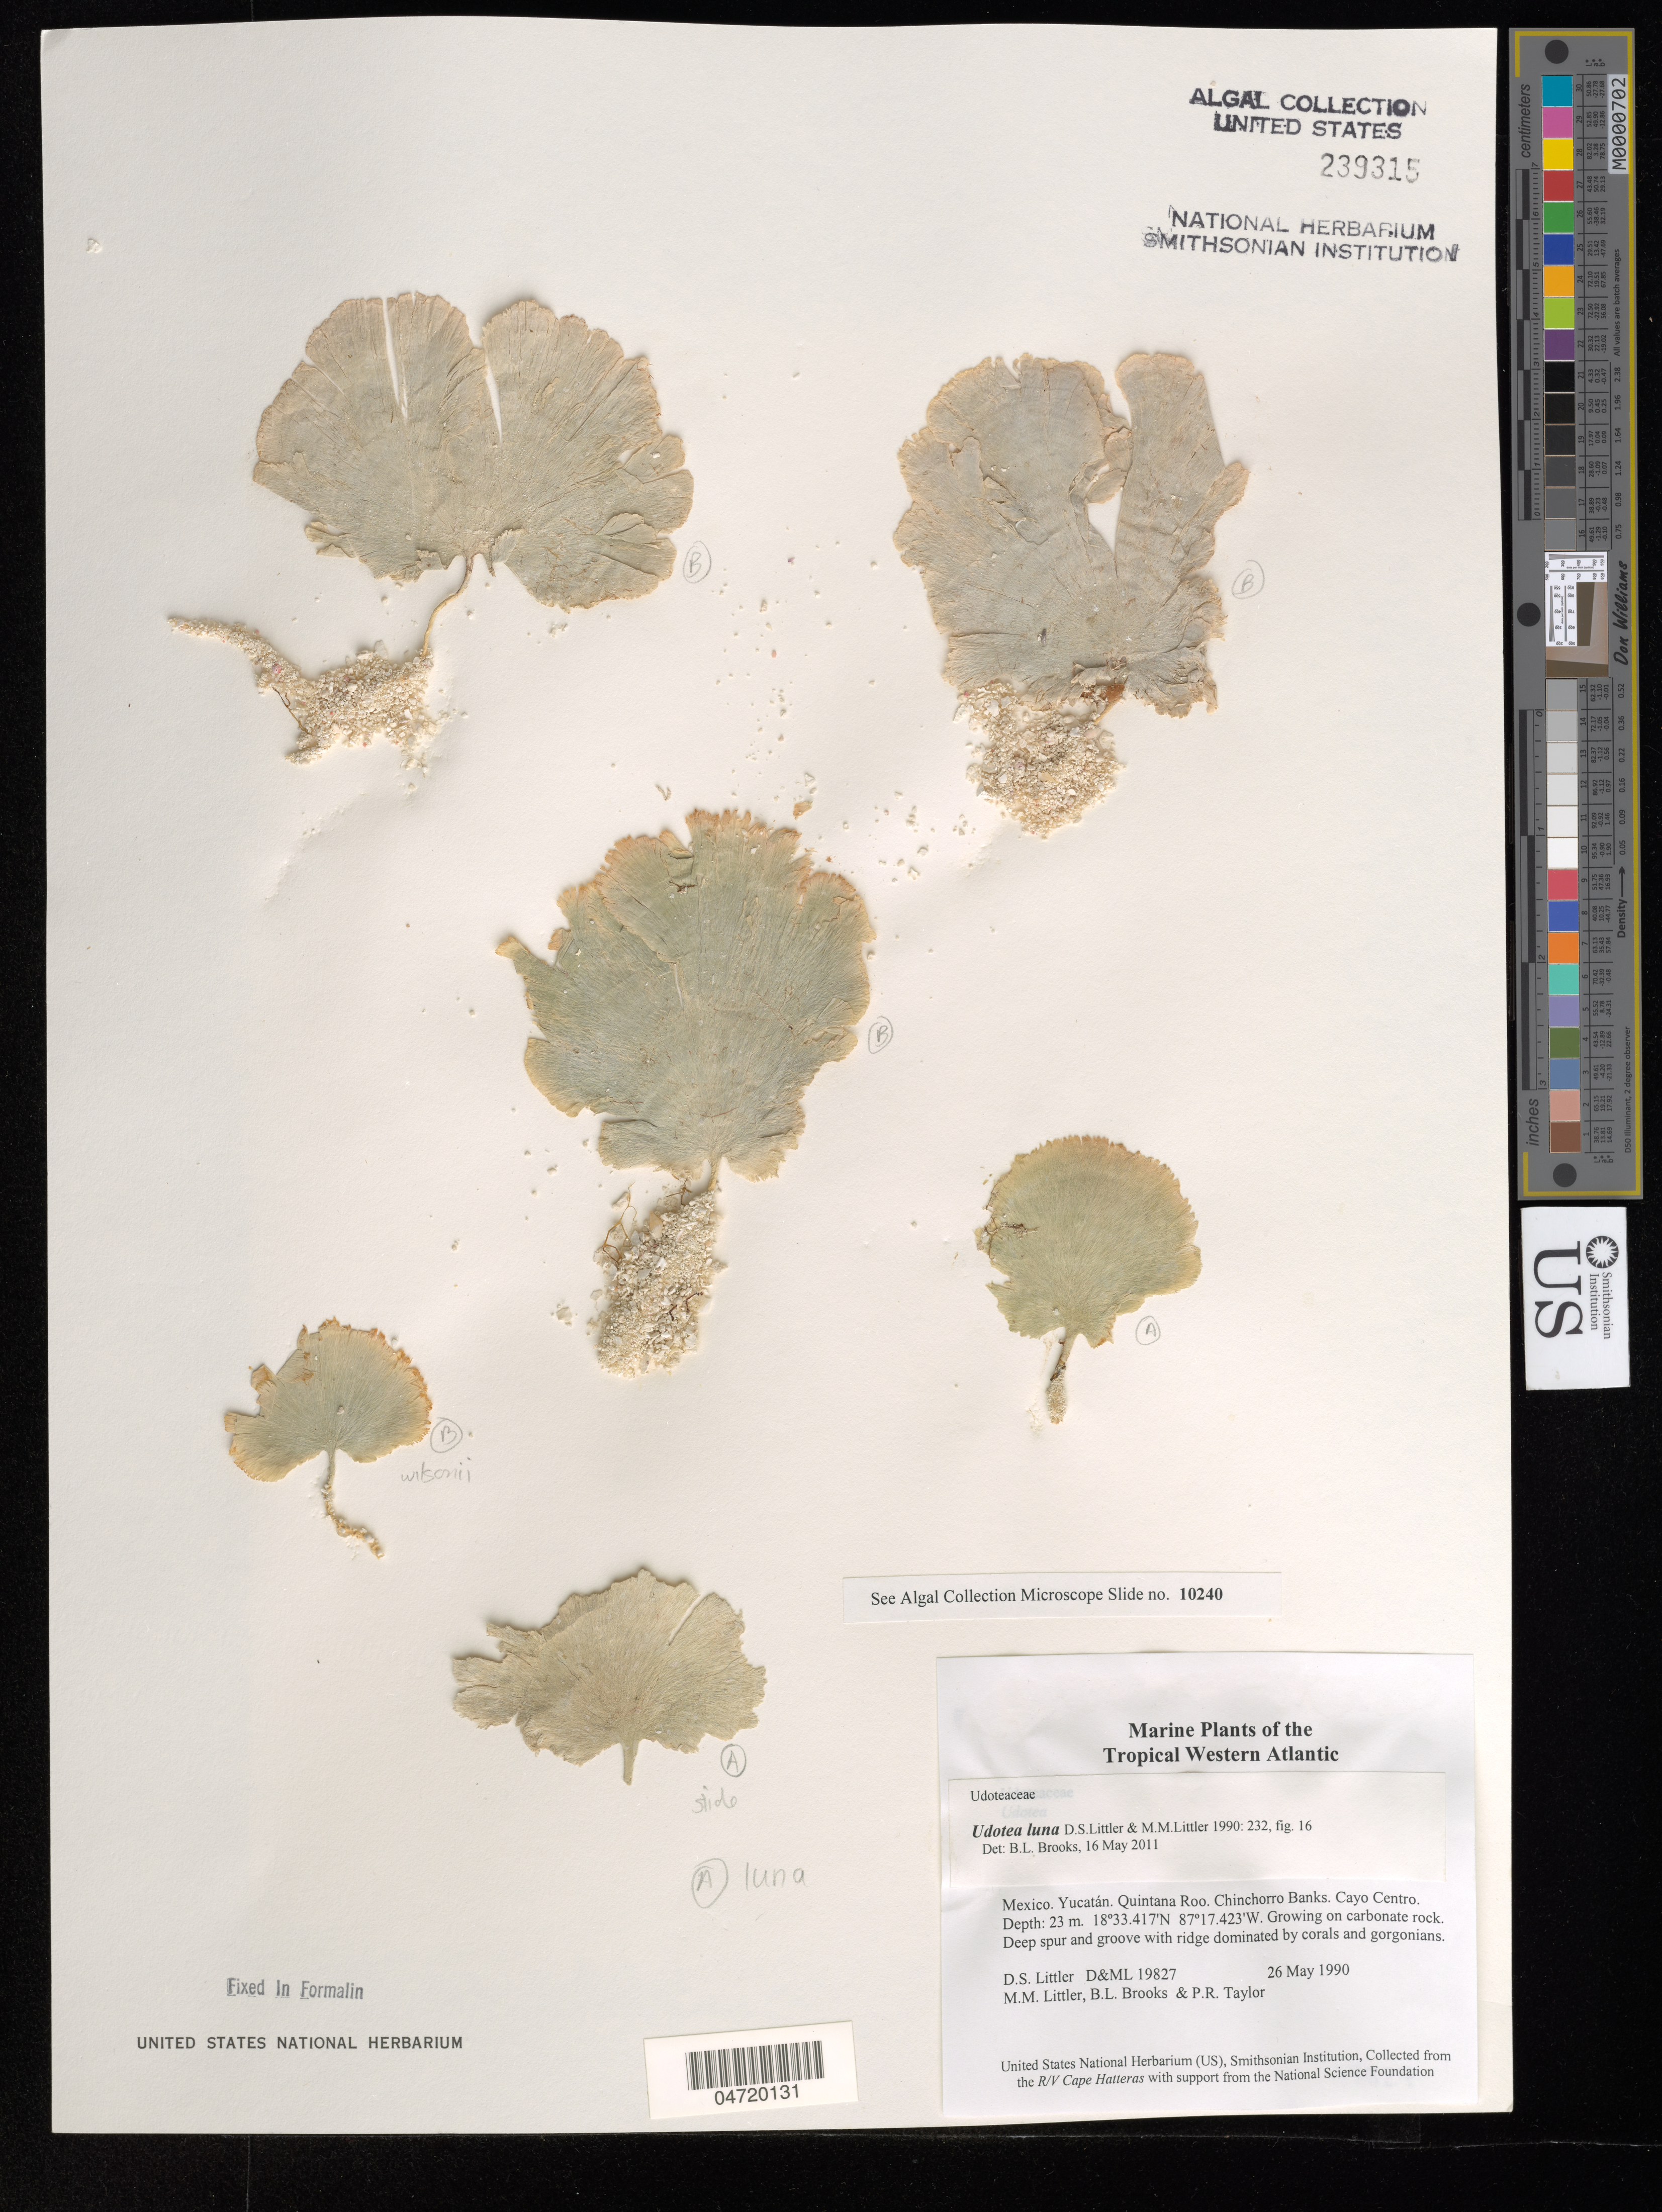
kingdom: Plantae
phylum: Chlorophyta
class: Ulvophyceae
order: Bryopsidales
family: Udoteaceae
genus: Udotea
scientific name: Udotea luna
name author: D.S. Littler & Littler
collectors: D. S. Littler, M. M. Littler, B. Brooks & P. R. Taylor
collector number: D&ML19827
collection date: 1990-05-26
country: Mexico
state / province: Yucatán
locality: Quintana Roo. Chinchorro Banks. Cayo Centro.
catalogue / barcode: US 239315